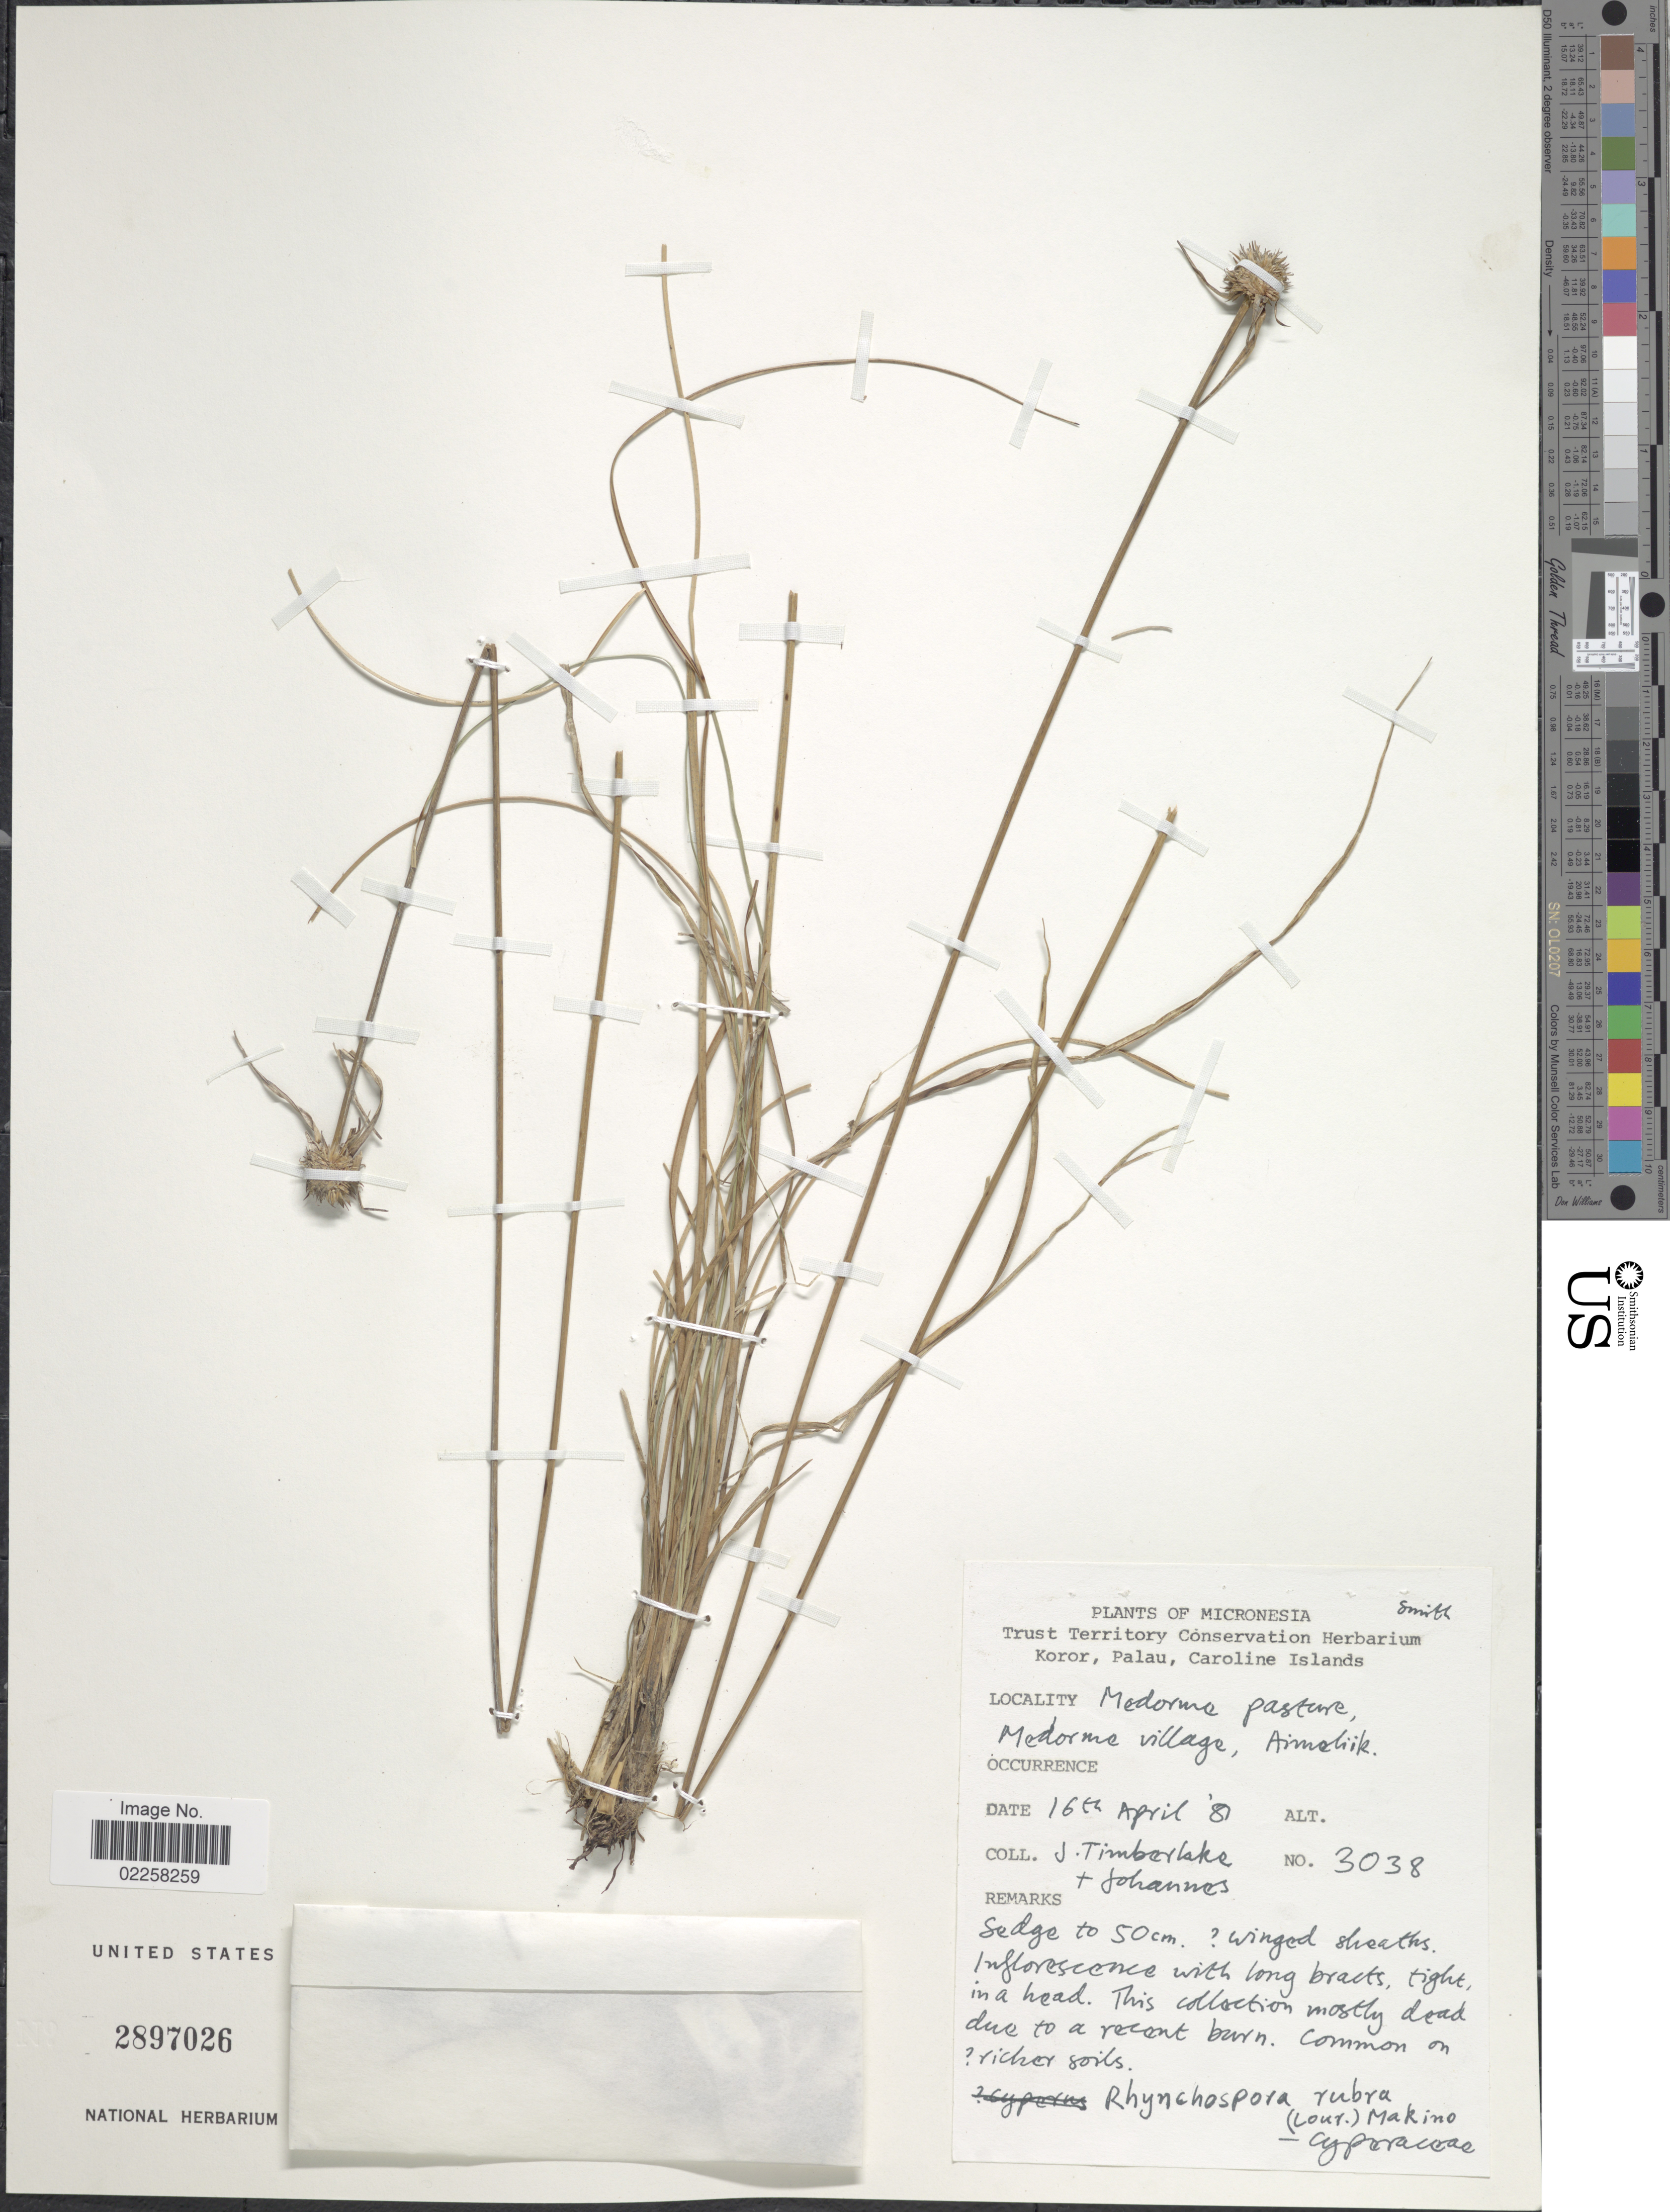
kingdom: Plantae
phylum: Tracheophyta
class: Liliopsida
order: Poales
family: Cyperaceae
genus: Rhynchospora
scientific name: Rhynchospora rubra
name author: (Lour.) Makino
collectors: J. Timberlake & -. Johannes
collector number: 3038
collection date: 1981-04-16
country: Palau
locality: Micronesia, Palau, Medormo pasture, Medorme village, Aimeliik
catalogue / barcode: US 2897026